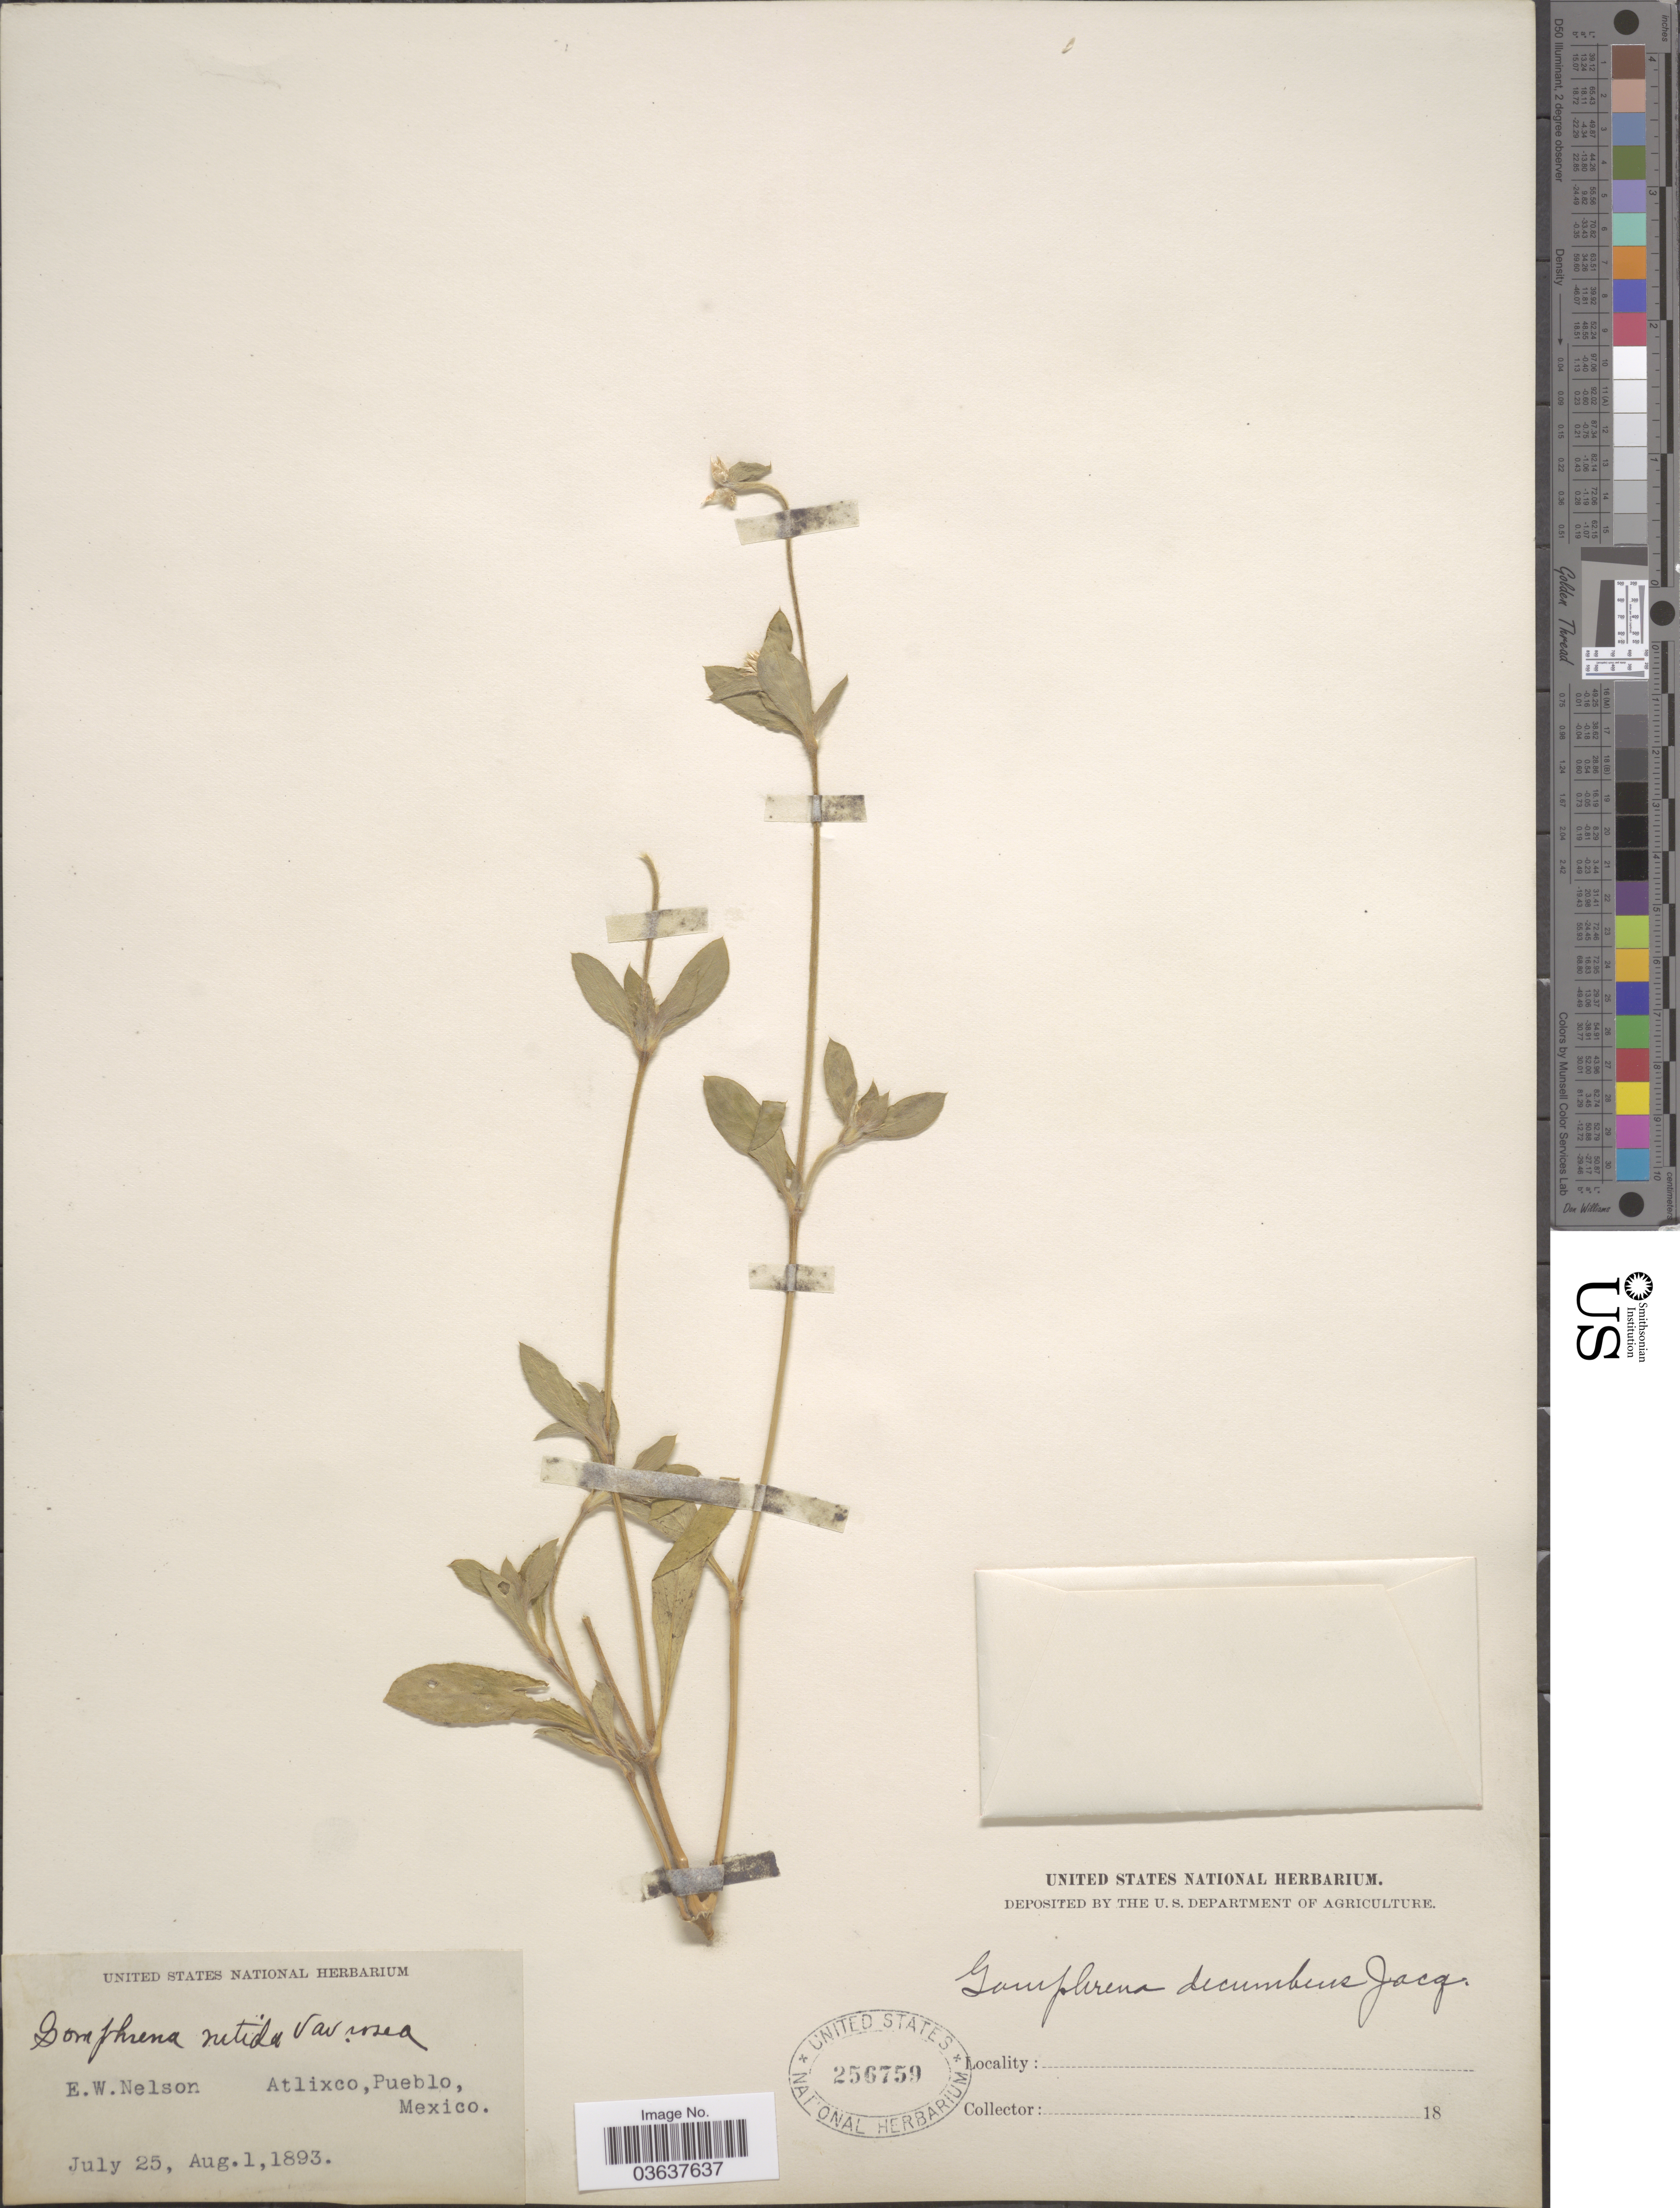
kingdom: Plantae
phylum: Tracheophyta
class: Magnoliopsida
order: Caryophyllales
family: Amaranthaceae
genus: Gomphrena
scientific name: Gomphrena decumbens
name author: Jacq.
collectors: E. W. Nelson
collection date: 1893-07-25/1893-08-01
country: Mexico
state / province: Puebla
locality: Atlixco, Pueblo.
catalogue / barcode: US 256759